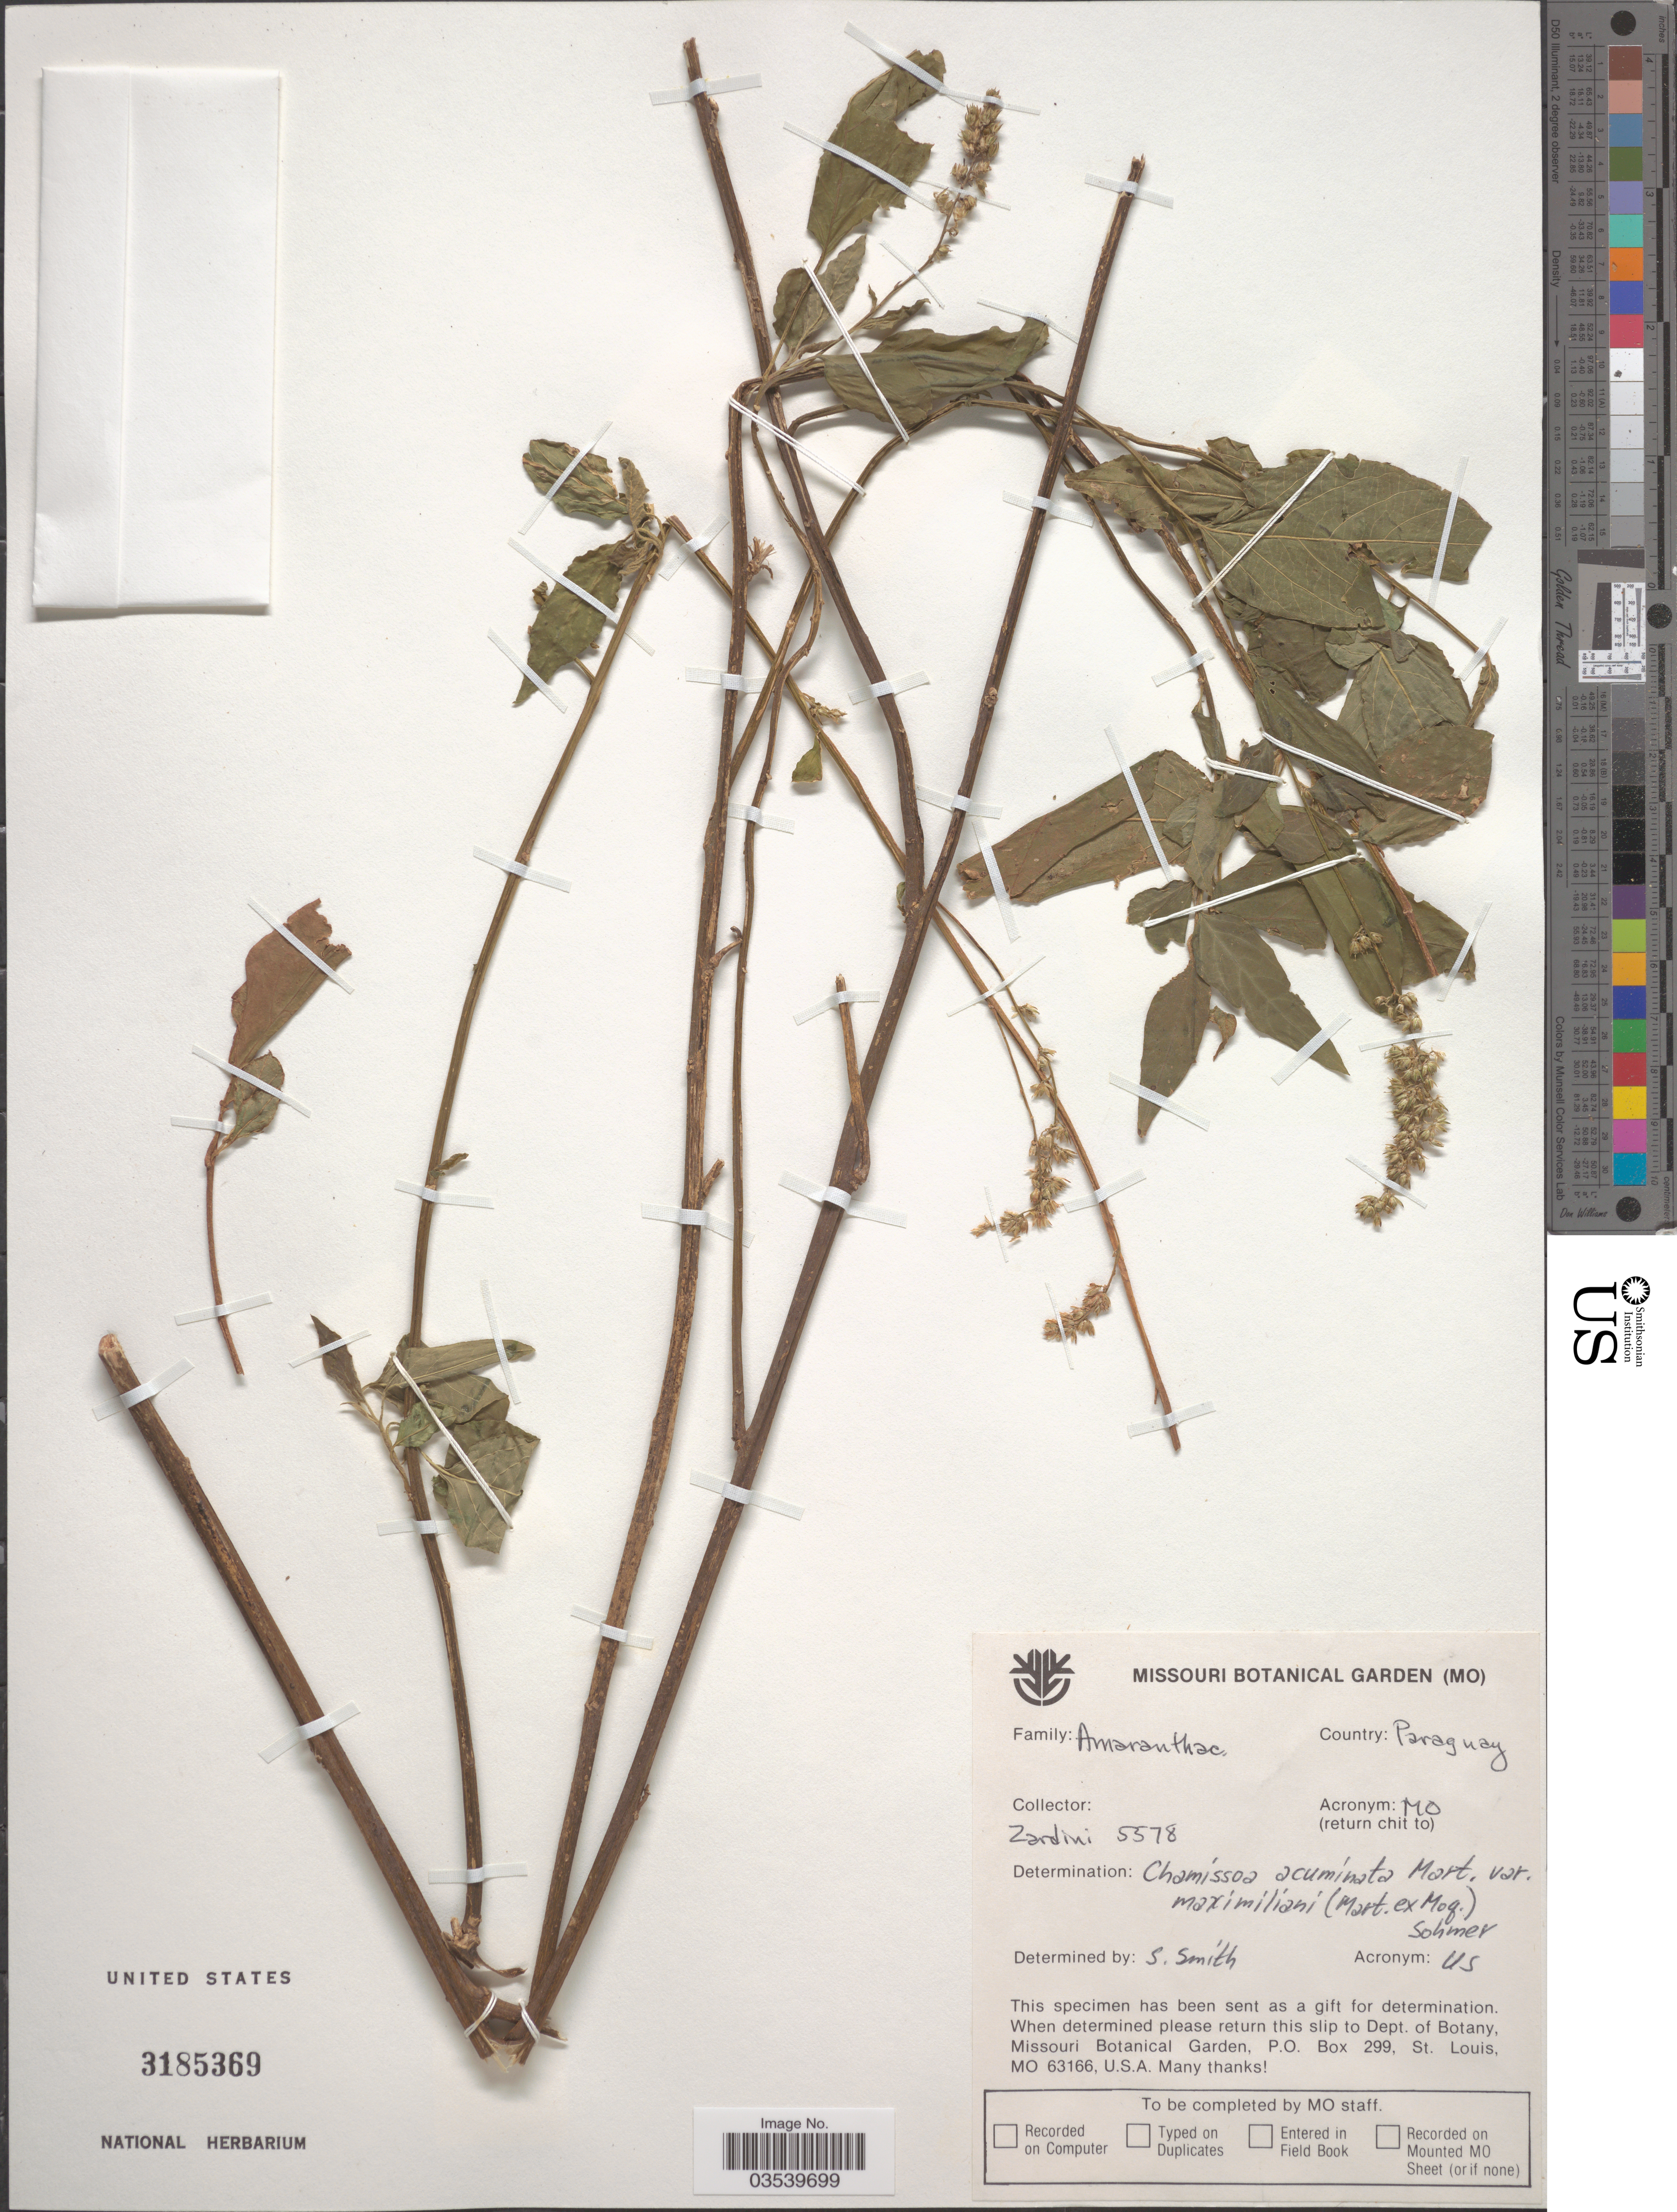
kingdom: Plantae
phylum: Tracheophyta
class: Magnoliopsida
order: Caryophyllales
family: Amaranthaceae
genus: Chamissoa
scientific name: Chamissoa acuminata var. maximiliani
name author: (Mart. ex Moq.) Sohmer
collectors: E. Zardini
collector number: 5578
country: Paraguay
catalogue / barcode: US 3185369